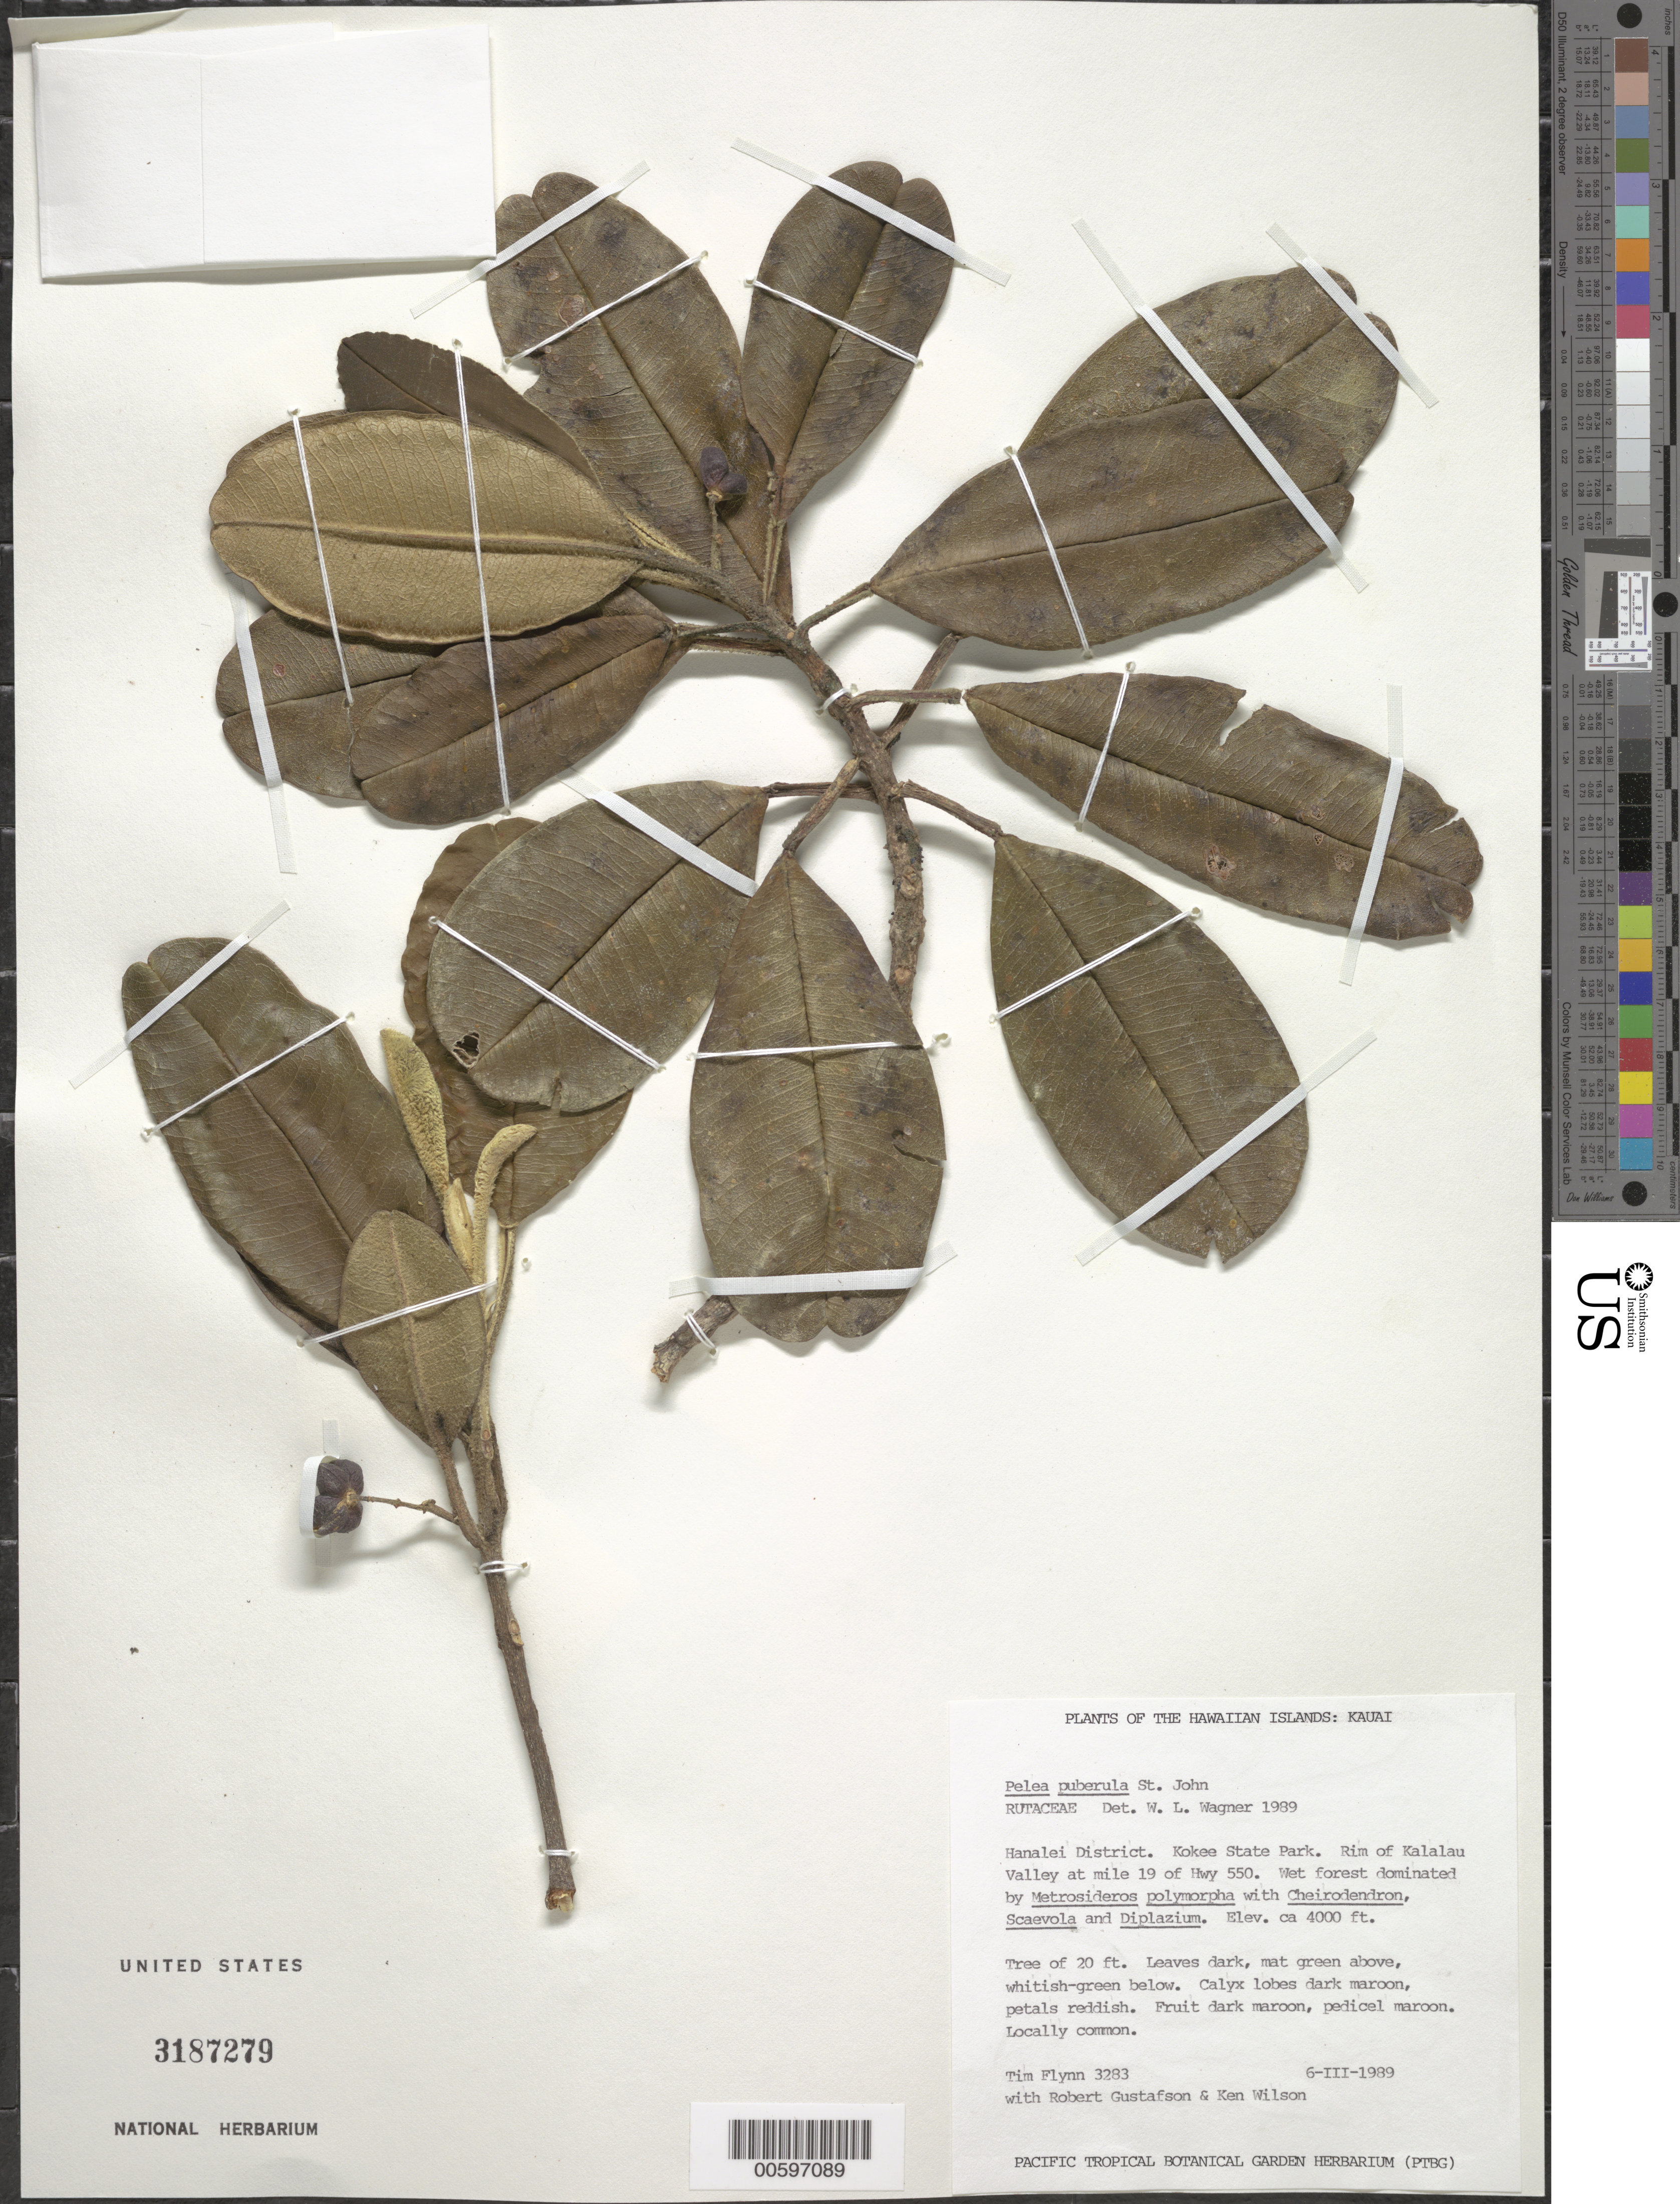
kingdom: Plantae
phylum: Tracheophyta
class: Magnoliopsida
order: Sapindales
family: Rutaceae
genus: Melicope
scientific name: Melicope puberula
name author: (H. St. John) T.G. Hartley & B.C. Stone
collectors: T. W. Flynn, R. Gustafson & K. Wilson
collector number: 3283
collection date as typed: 6 Mar 1989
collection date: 1989-03-06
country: United States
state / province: Hawaii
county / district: Kauai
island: Kaua'i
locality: Hanalei Dist. Kokee State Park. Rim of Kalalau Valley at mi 19 of Hwy 550.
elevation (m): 1219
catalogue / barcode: US 3187279